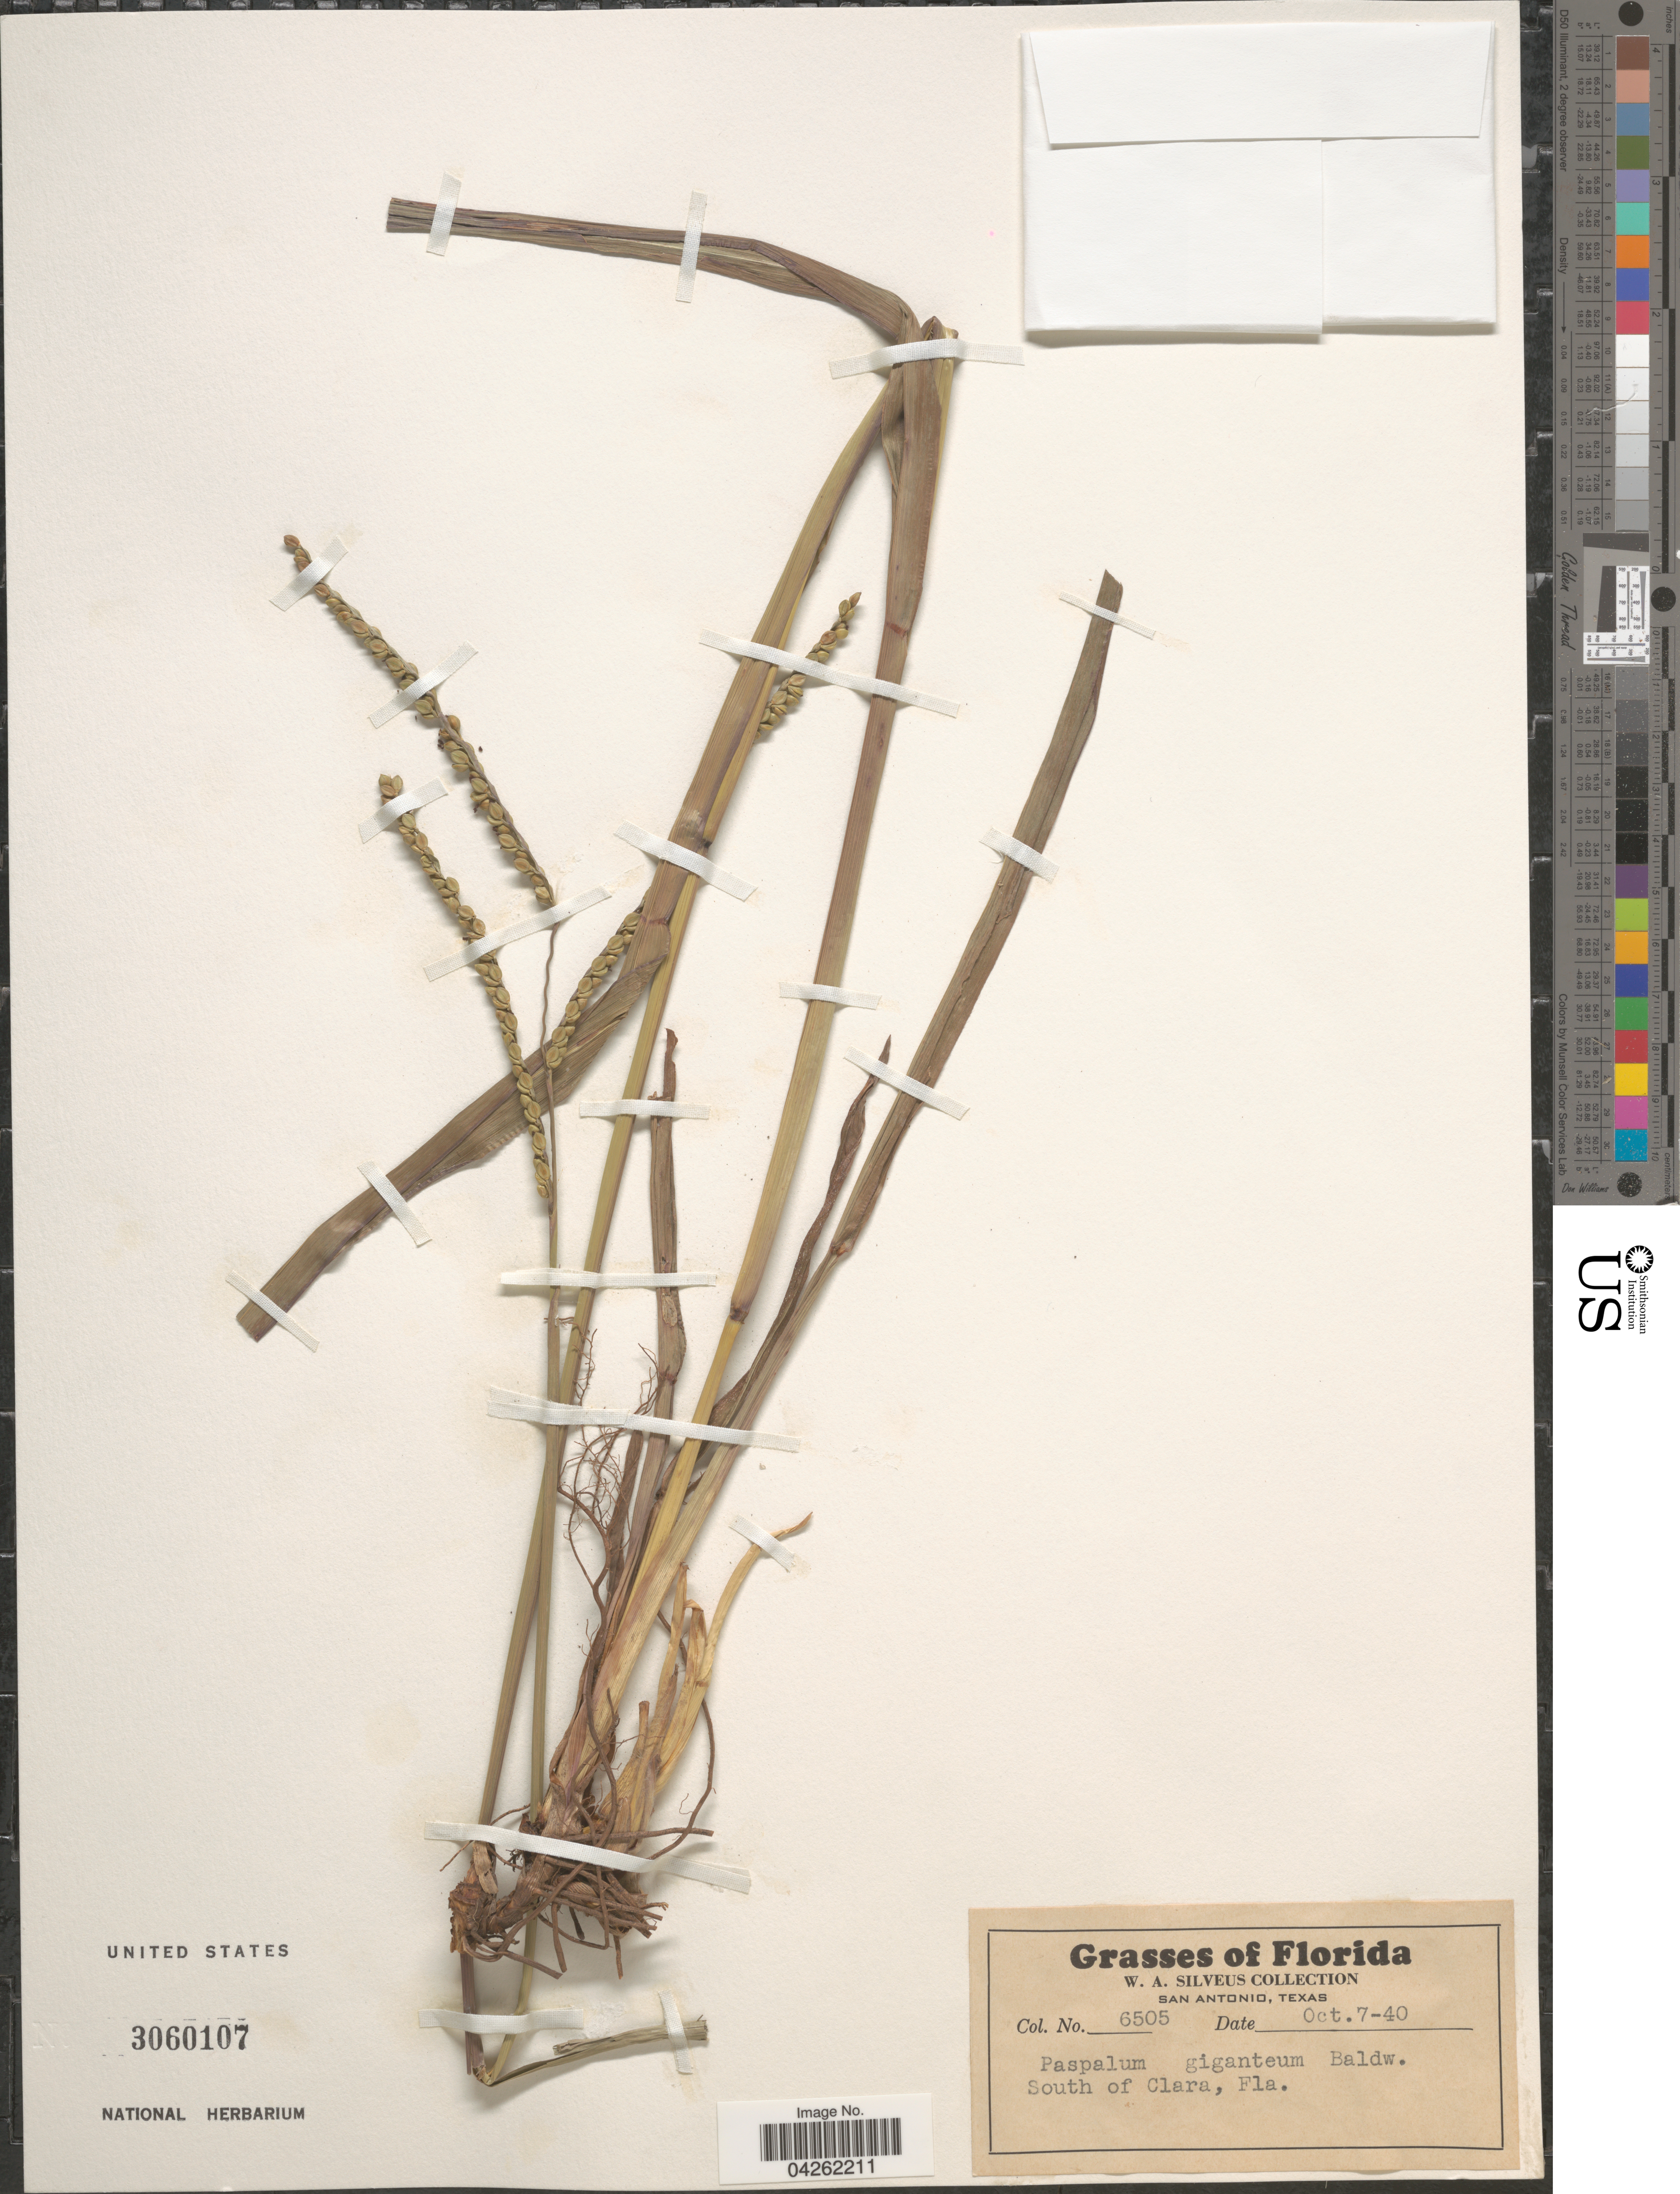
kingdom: Plantae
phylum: Tracheophyta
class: Liliopsida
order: Poales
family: Poaceae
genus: Paspalum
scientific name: Paspalum giganteum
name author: Baldwin ex Vasey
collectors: W. Silveus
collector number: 6505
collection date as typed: Transcribed d/m/y: 7/10/40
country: United States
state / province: Florida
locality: South of Clara.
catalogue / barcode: US 3060107